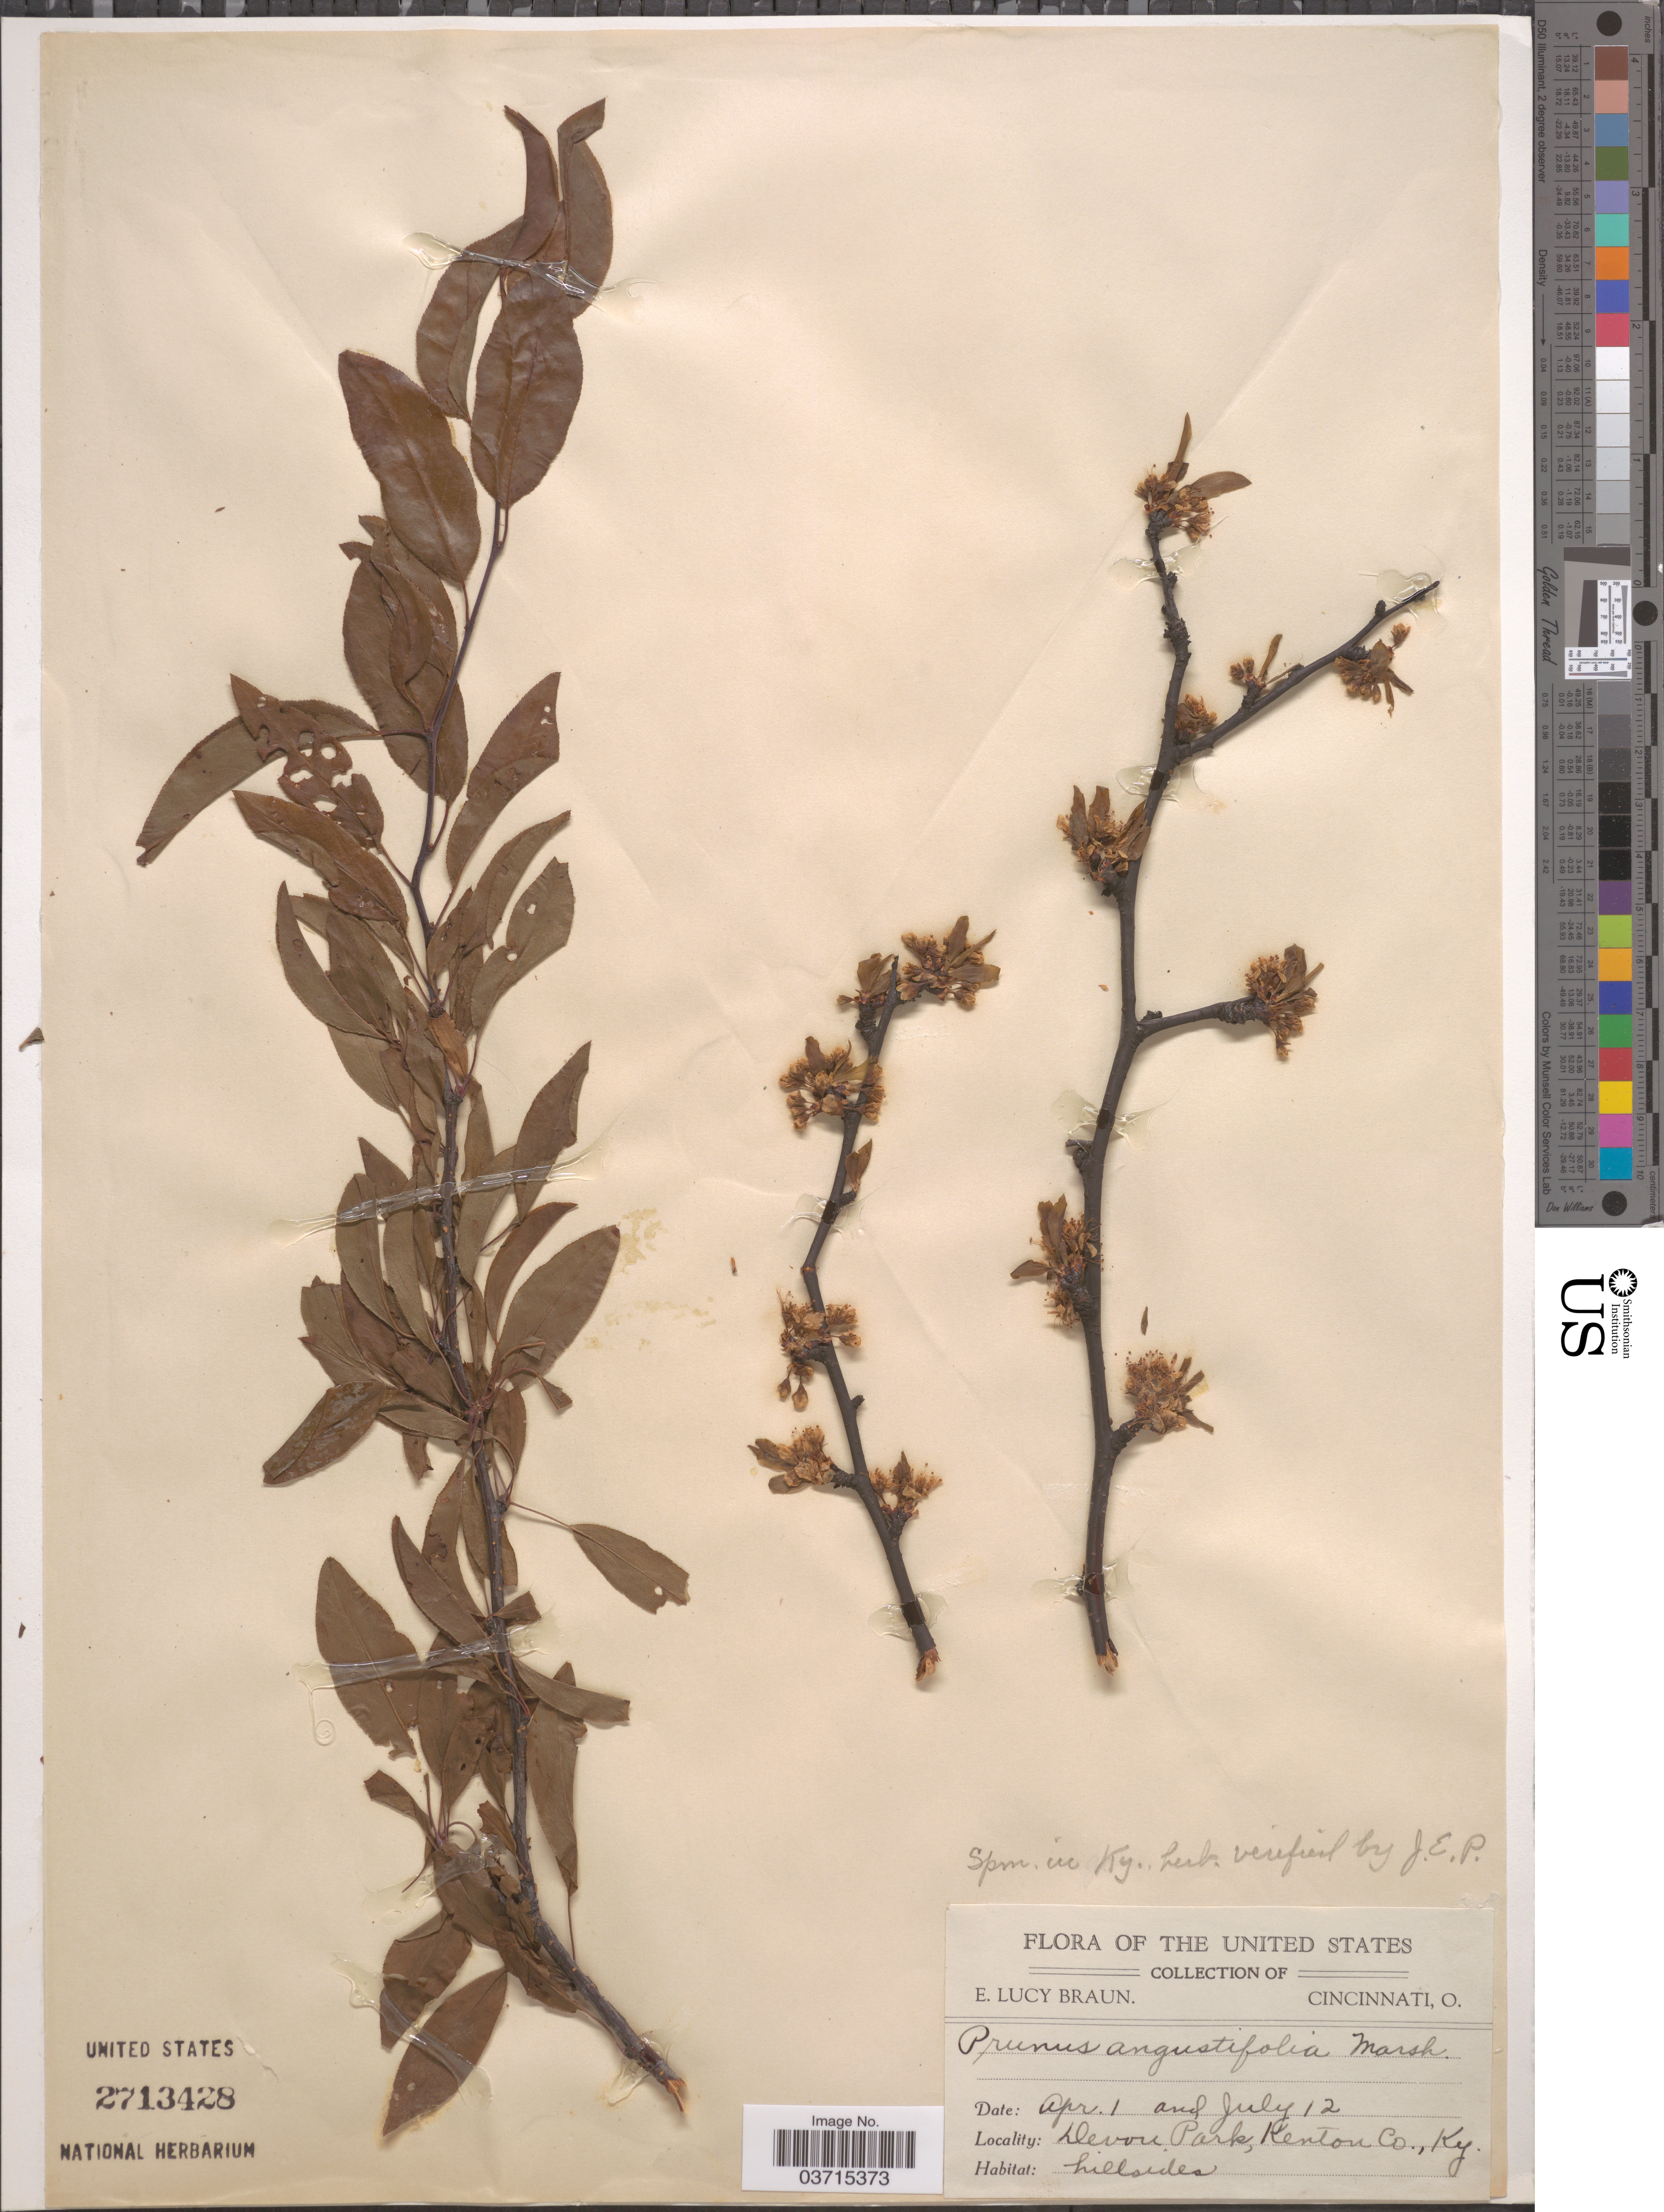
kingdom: Plantae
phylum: Tracheophyta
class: Magnoliopsida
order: Rosales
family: Rosaceae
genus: Prunus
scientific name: Prunus angustifolia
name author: Marshall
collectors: E. L. Braun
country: United States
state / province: Kentucky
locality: Devou Park, Kenton Co.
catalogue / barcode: US 2713428